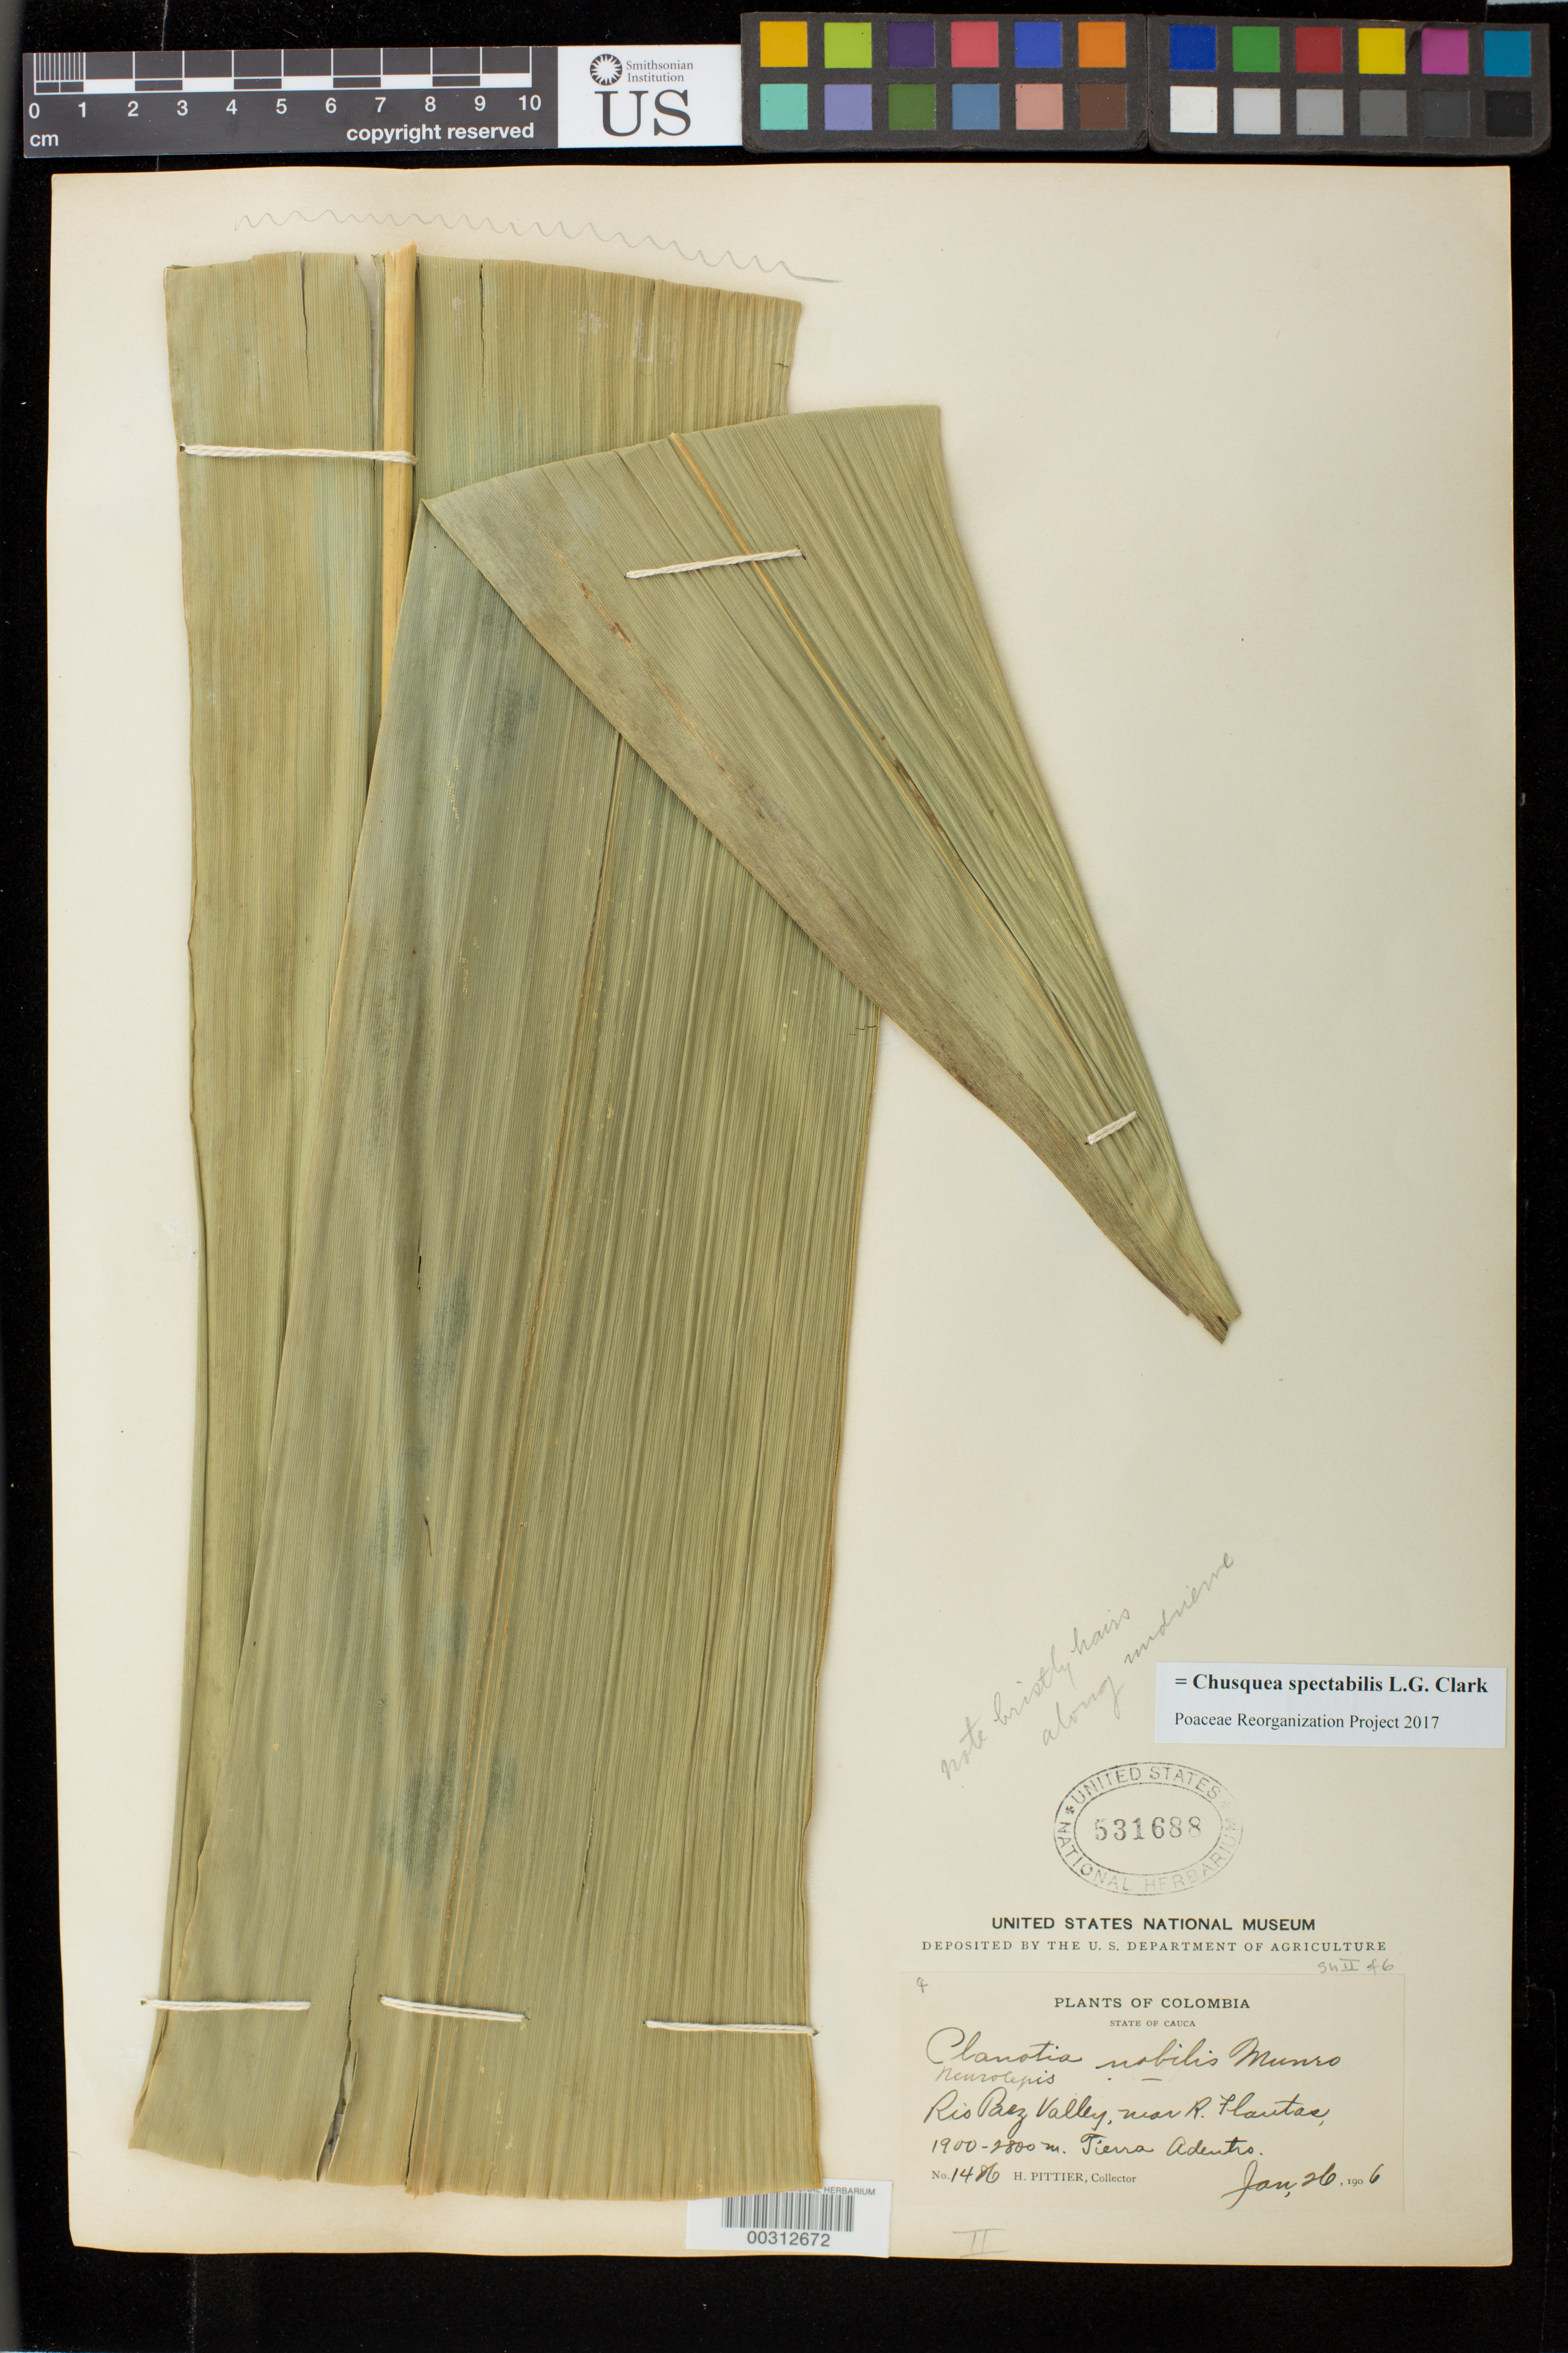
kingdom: Plantae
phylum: Tracheophyta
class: Liliopsida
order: Poales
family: Poaceae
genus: Chusquea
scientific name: Chusquea spectabilis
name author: L.G. Clark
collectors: H. F. Pittier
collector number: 1486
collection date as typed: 26 Jan 1906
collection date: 1906-01-26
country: Colombia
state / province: Cauca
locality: Rio Paez Valley, near R. Flautas. Tierra Adentro.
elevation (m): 1900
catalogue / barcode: US 531688